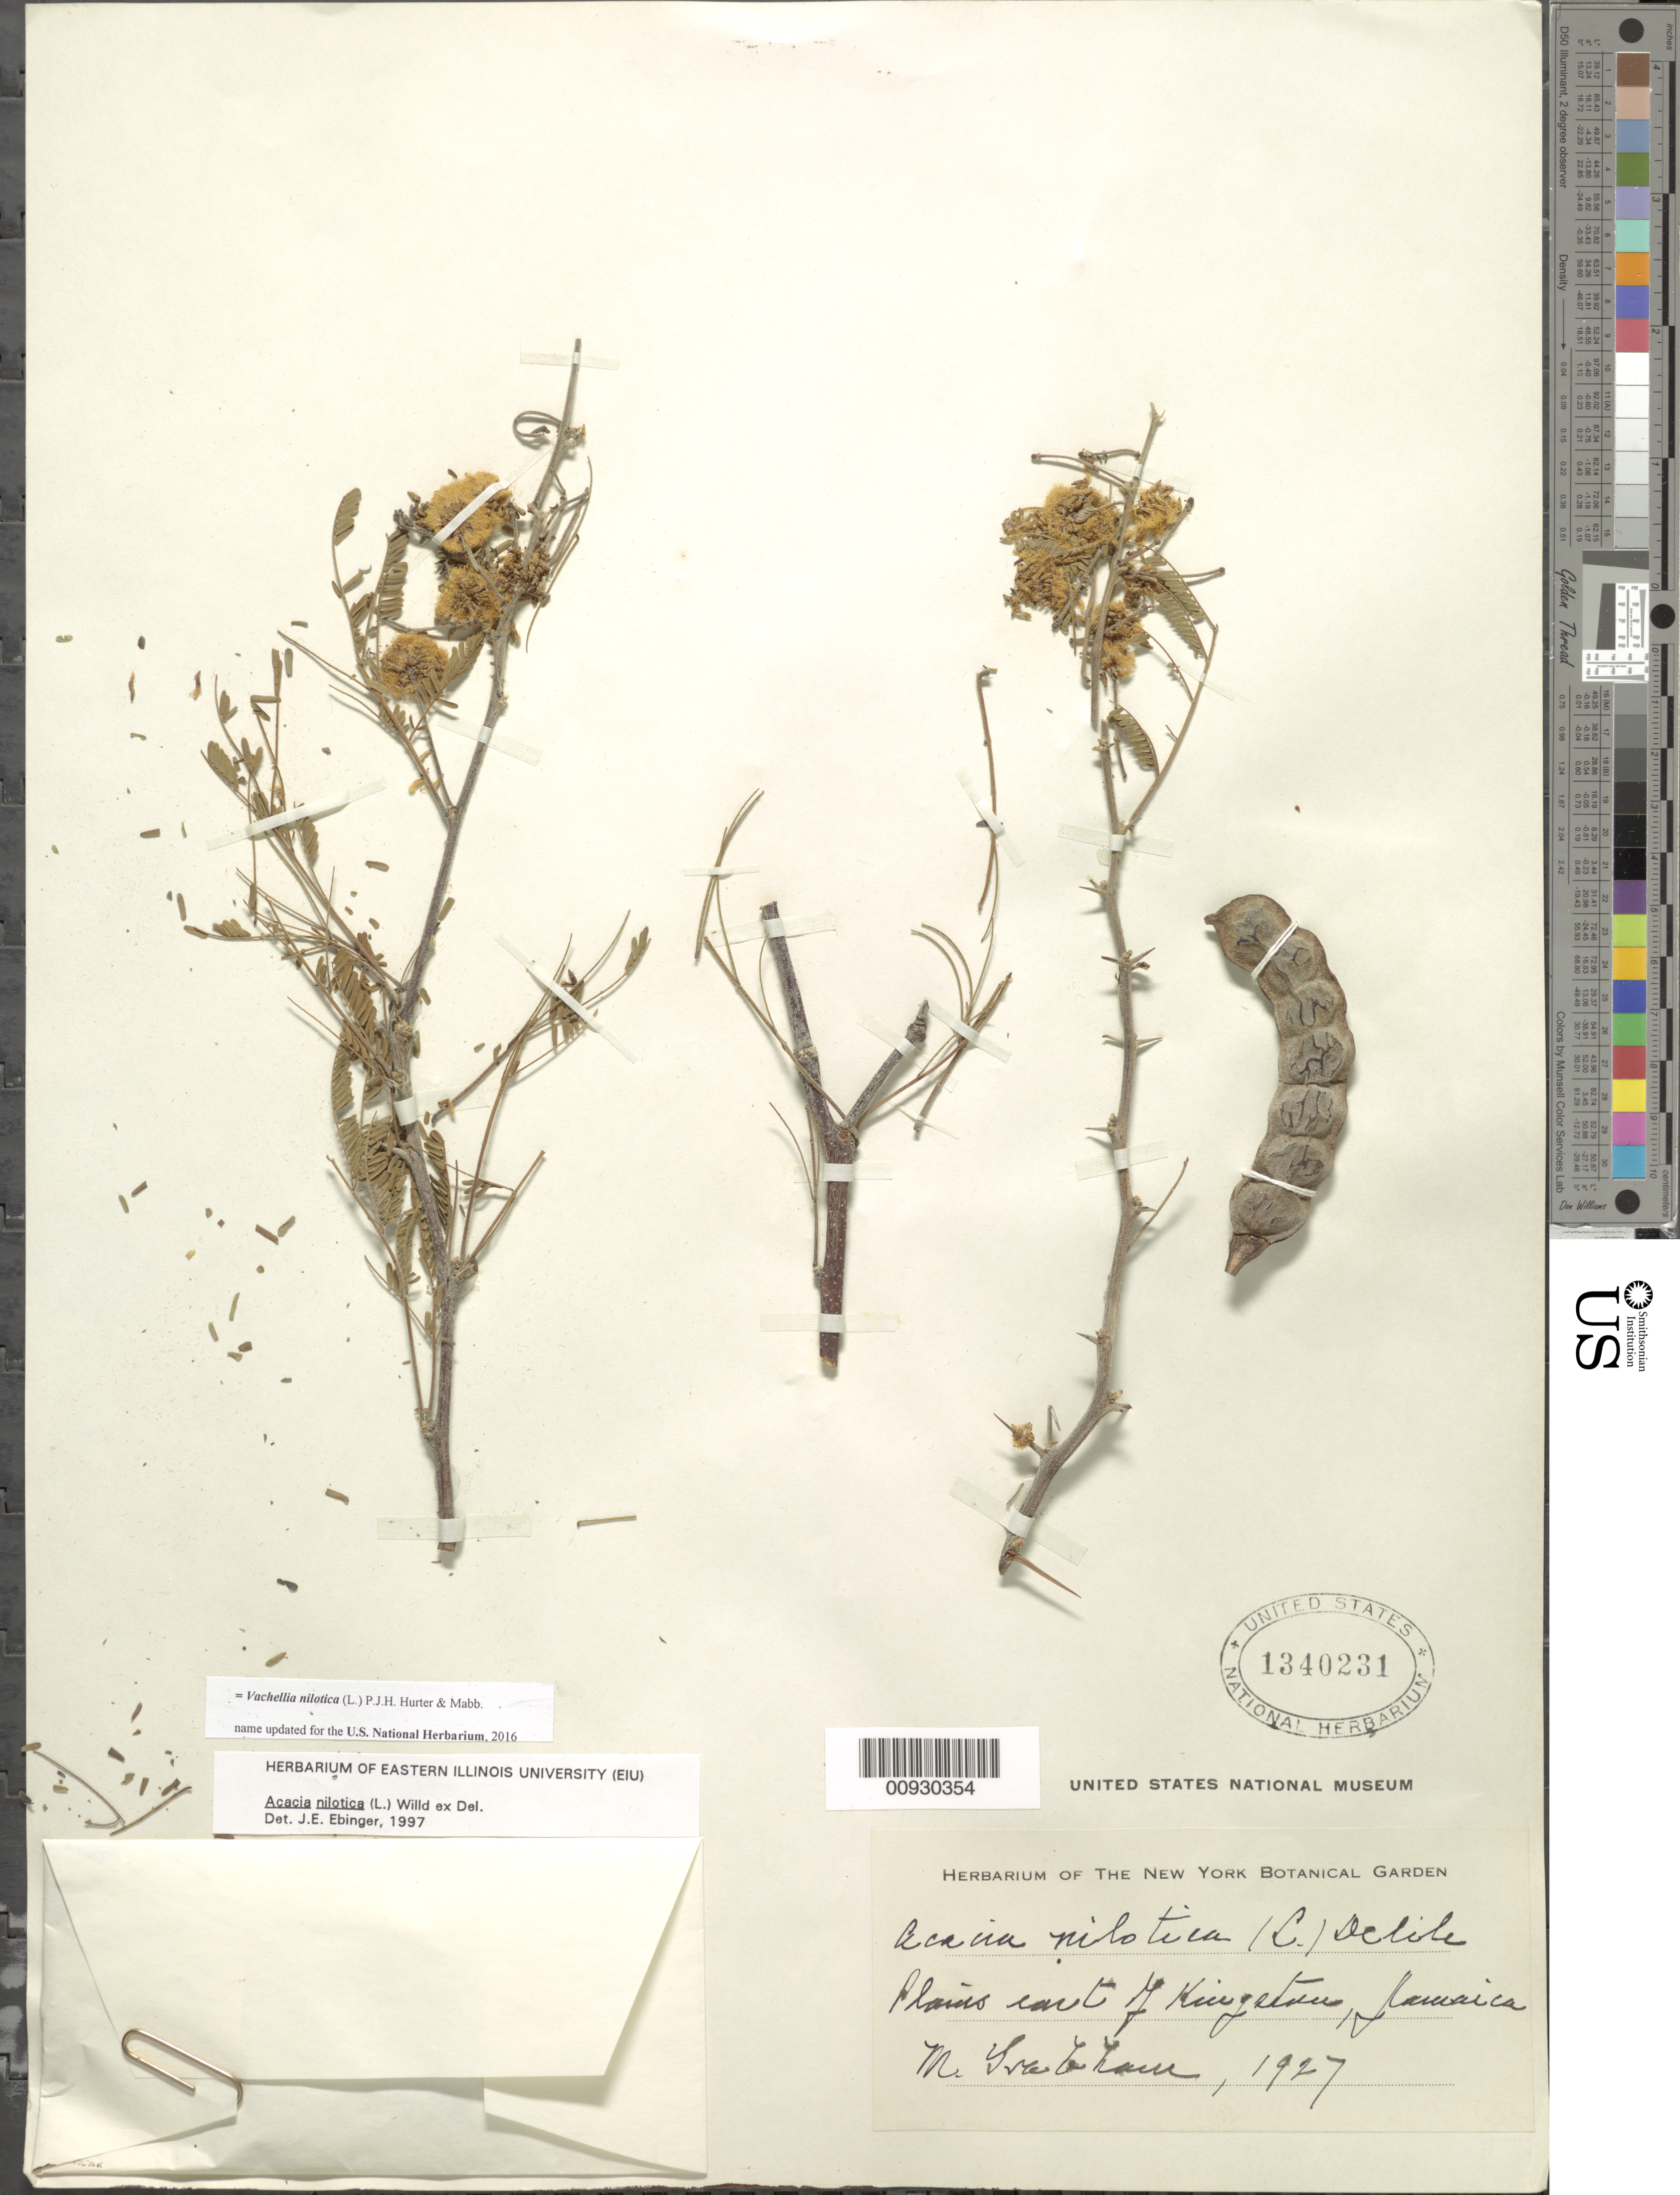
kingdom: Plantae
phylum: Tracheophyta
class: Magnoliopsida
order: Fabales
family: Fabaceae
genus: Vachellia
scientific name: Vachellia nilotica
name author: (L.) P.J.H. Hurter & Mabb.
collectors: M. Graham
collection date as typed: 1927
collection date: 1927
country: Jamaica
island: Jamaica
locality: Kingston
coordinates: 0 N, 0 E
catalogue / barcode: US 1340231